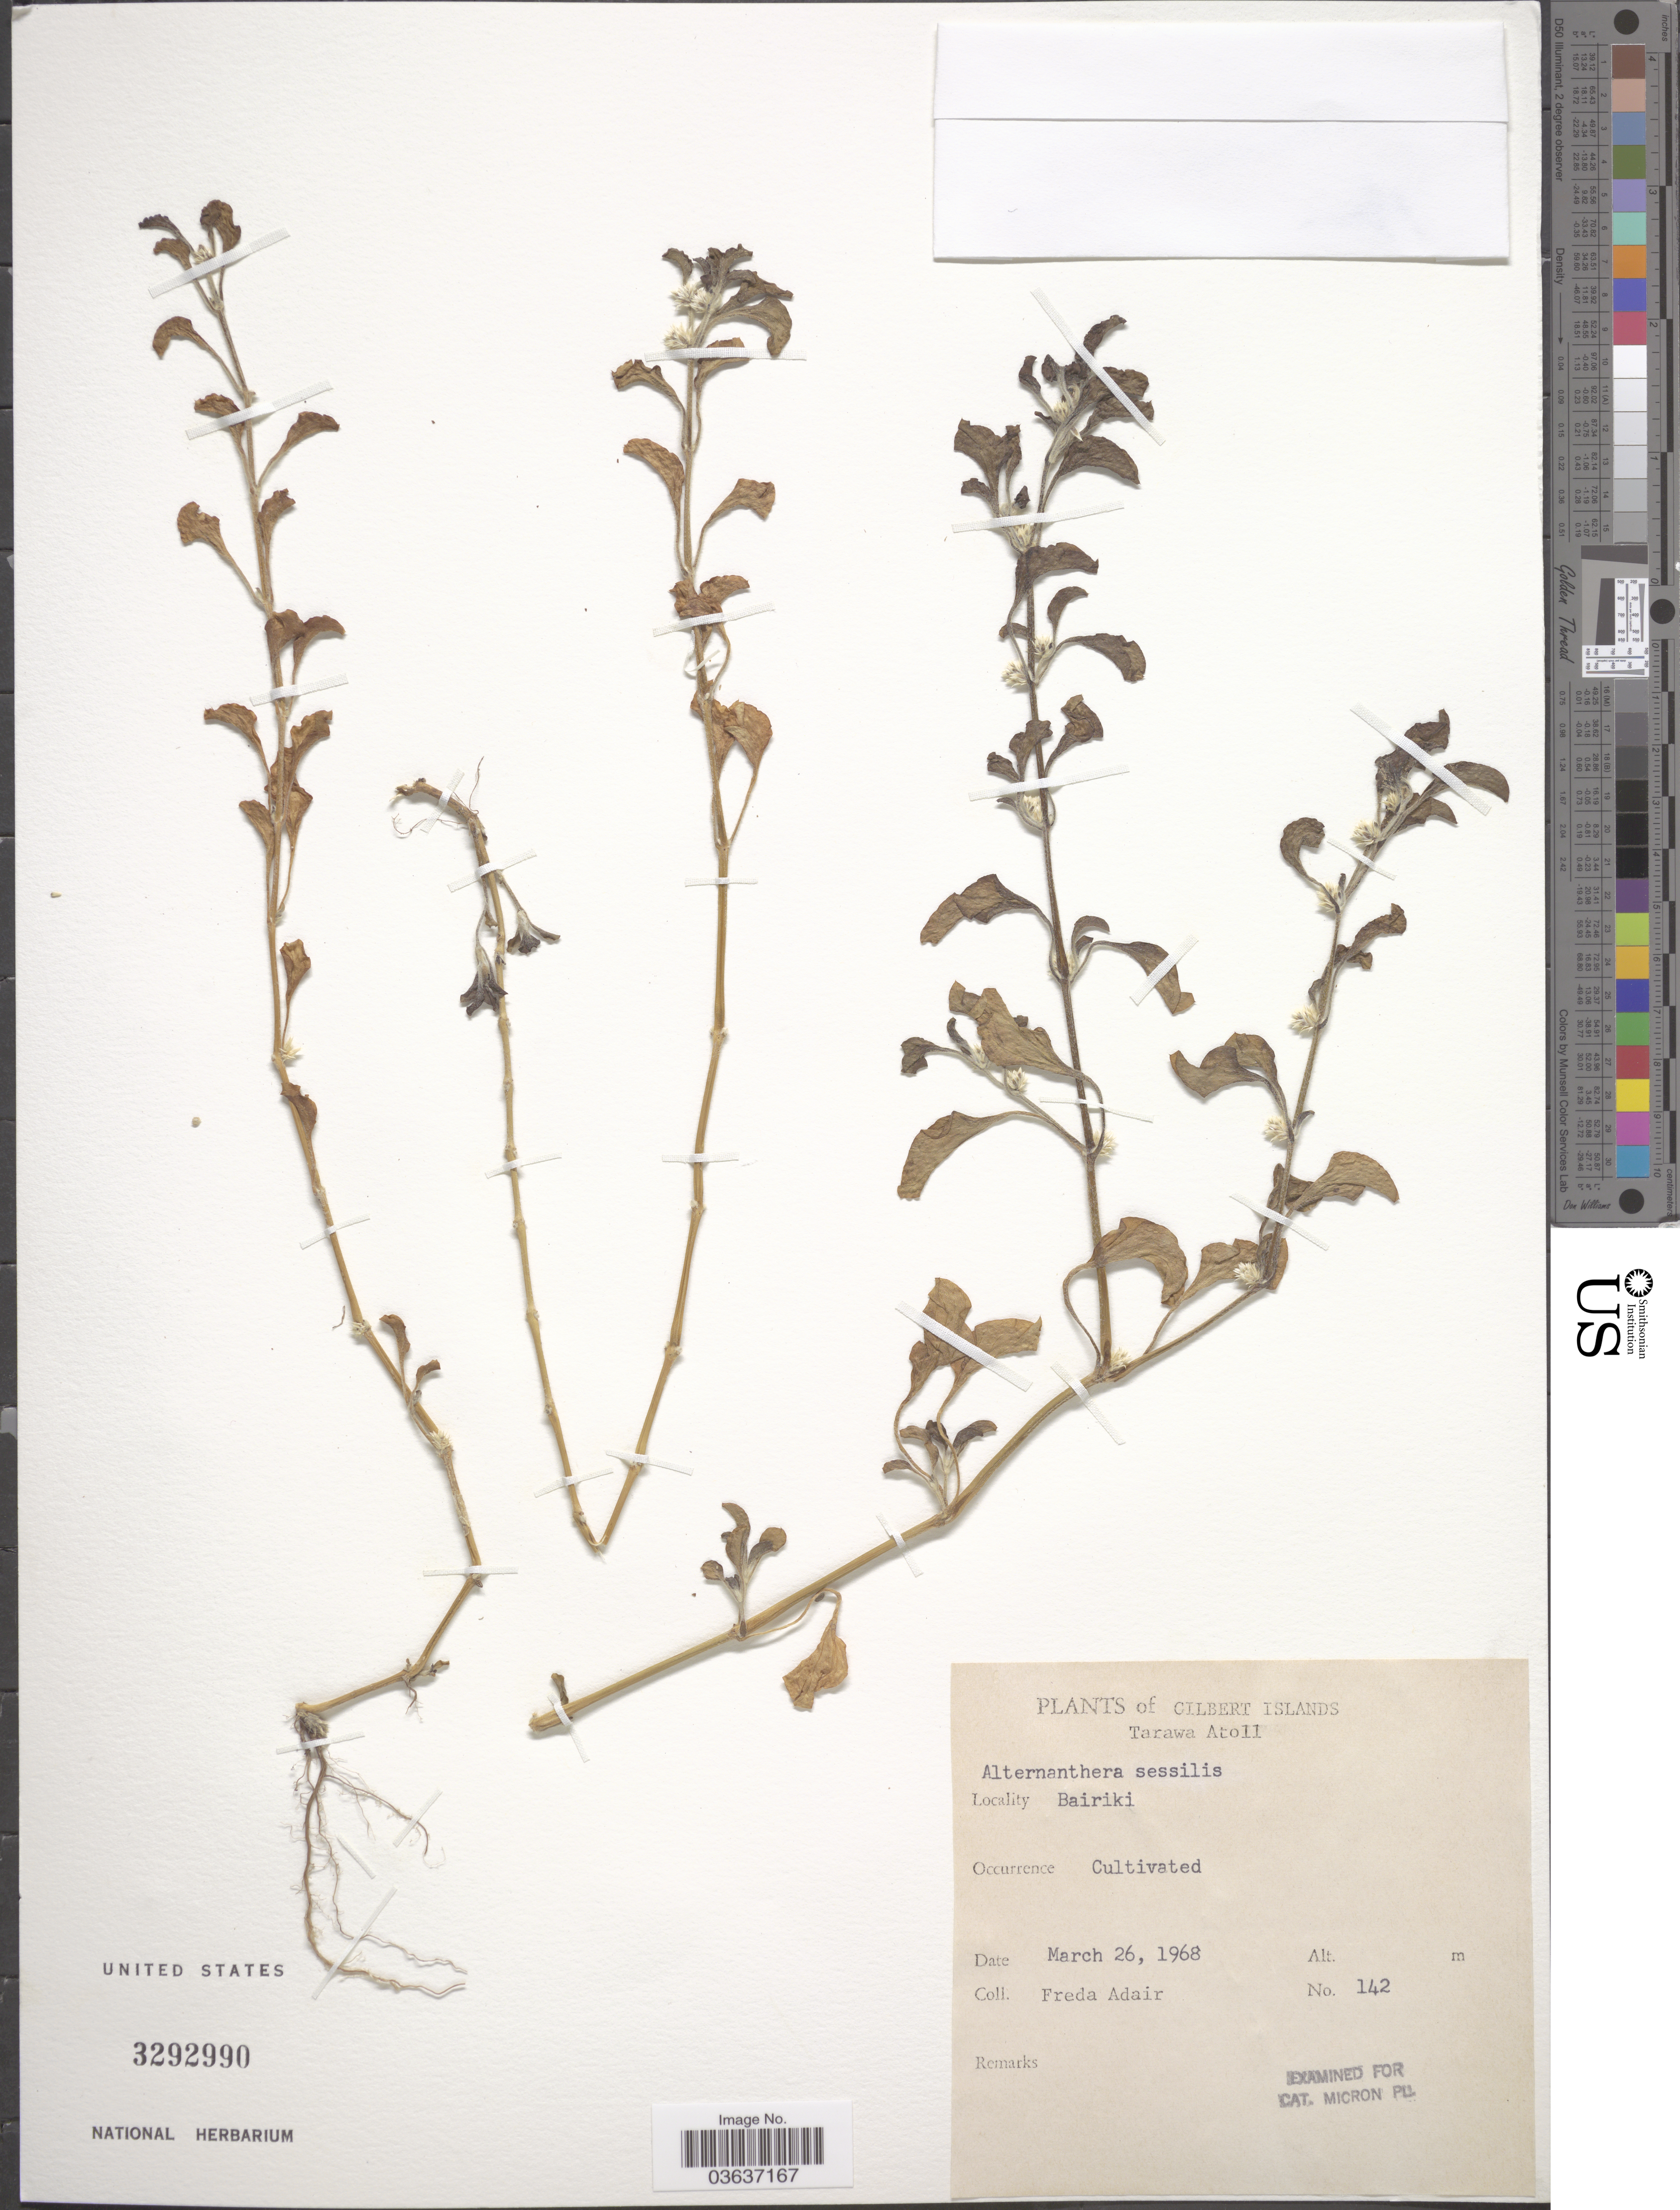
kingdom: Plantae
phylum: Tracheophyta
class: Magnoliopsida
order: Caryophyllales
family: Amaranthaceae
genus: Alternanthera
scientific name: Alternanthera sessilis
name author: (L.) DC.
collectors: F. Adair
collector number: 142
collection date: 1968-03-26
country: Kiribati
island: Tarawa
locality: Gilbert Islands. Tarawa Atoll. Bairiki.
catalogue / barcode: US 3292990